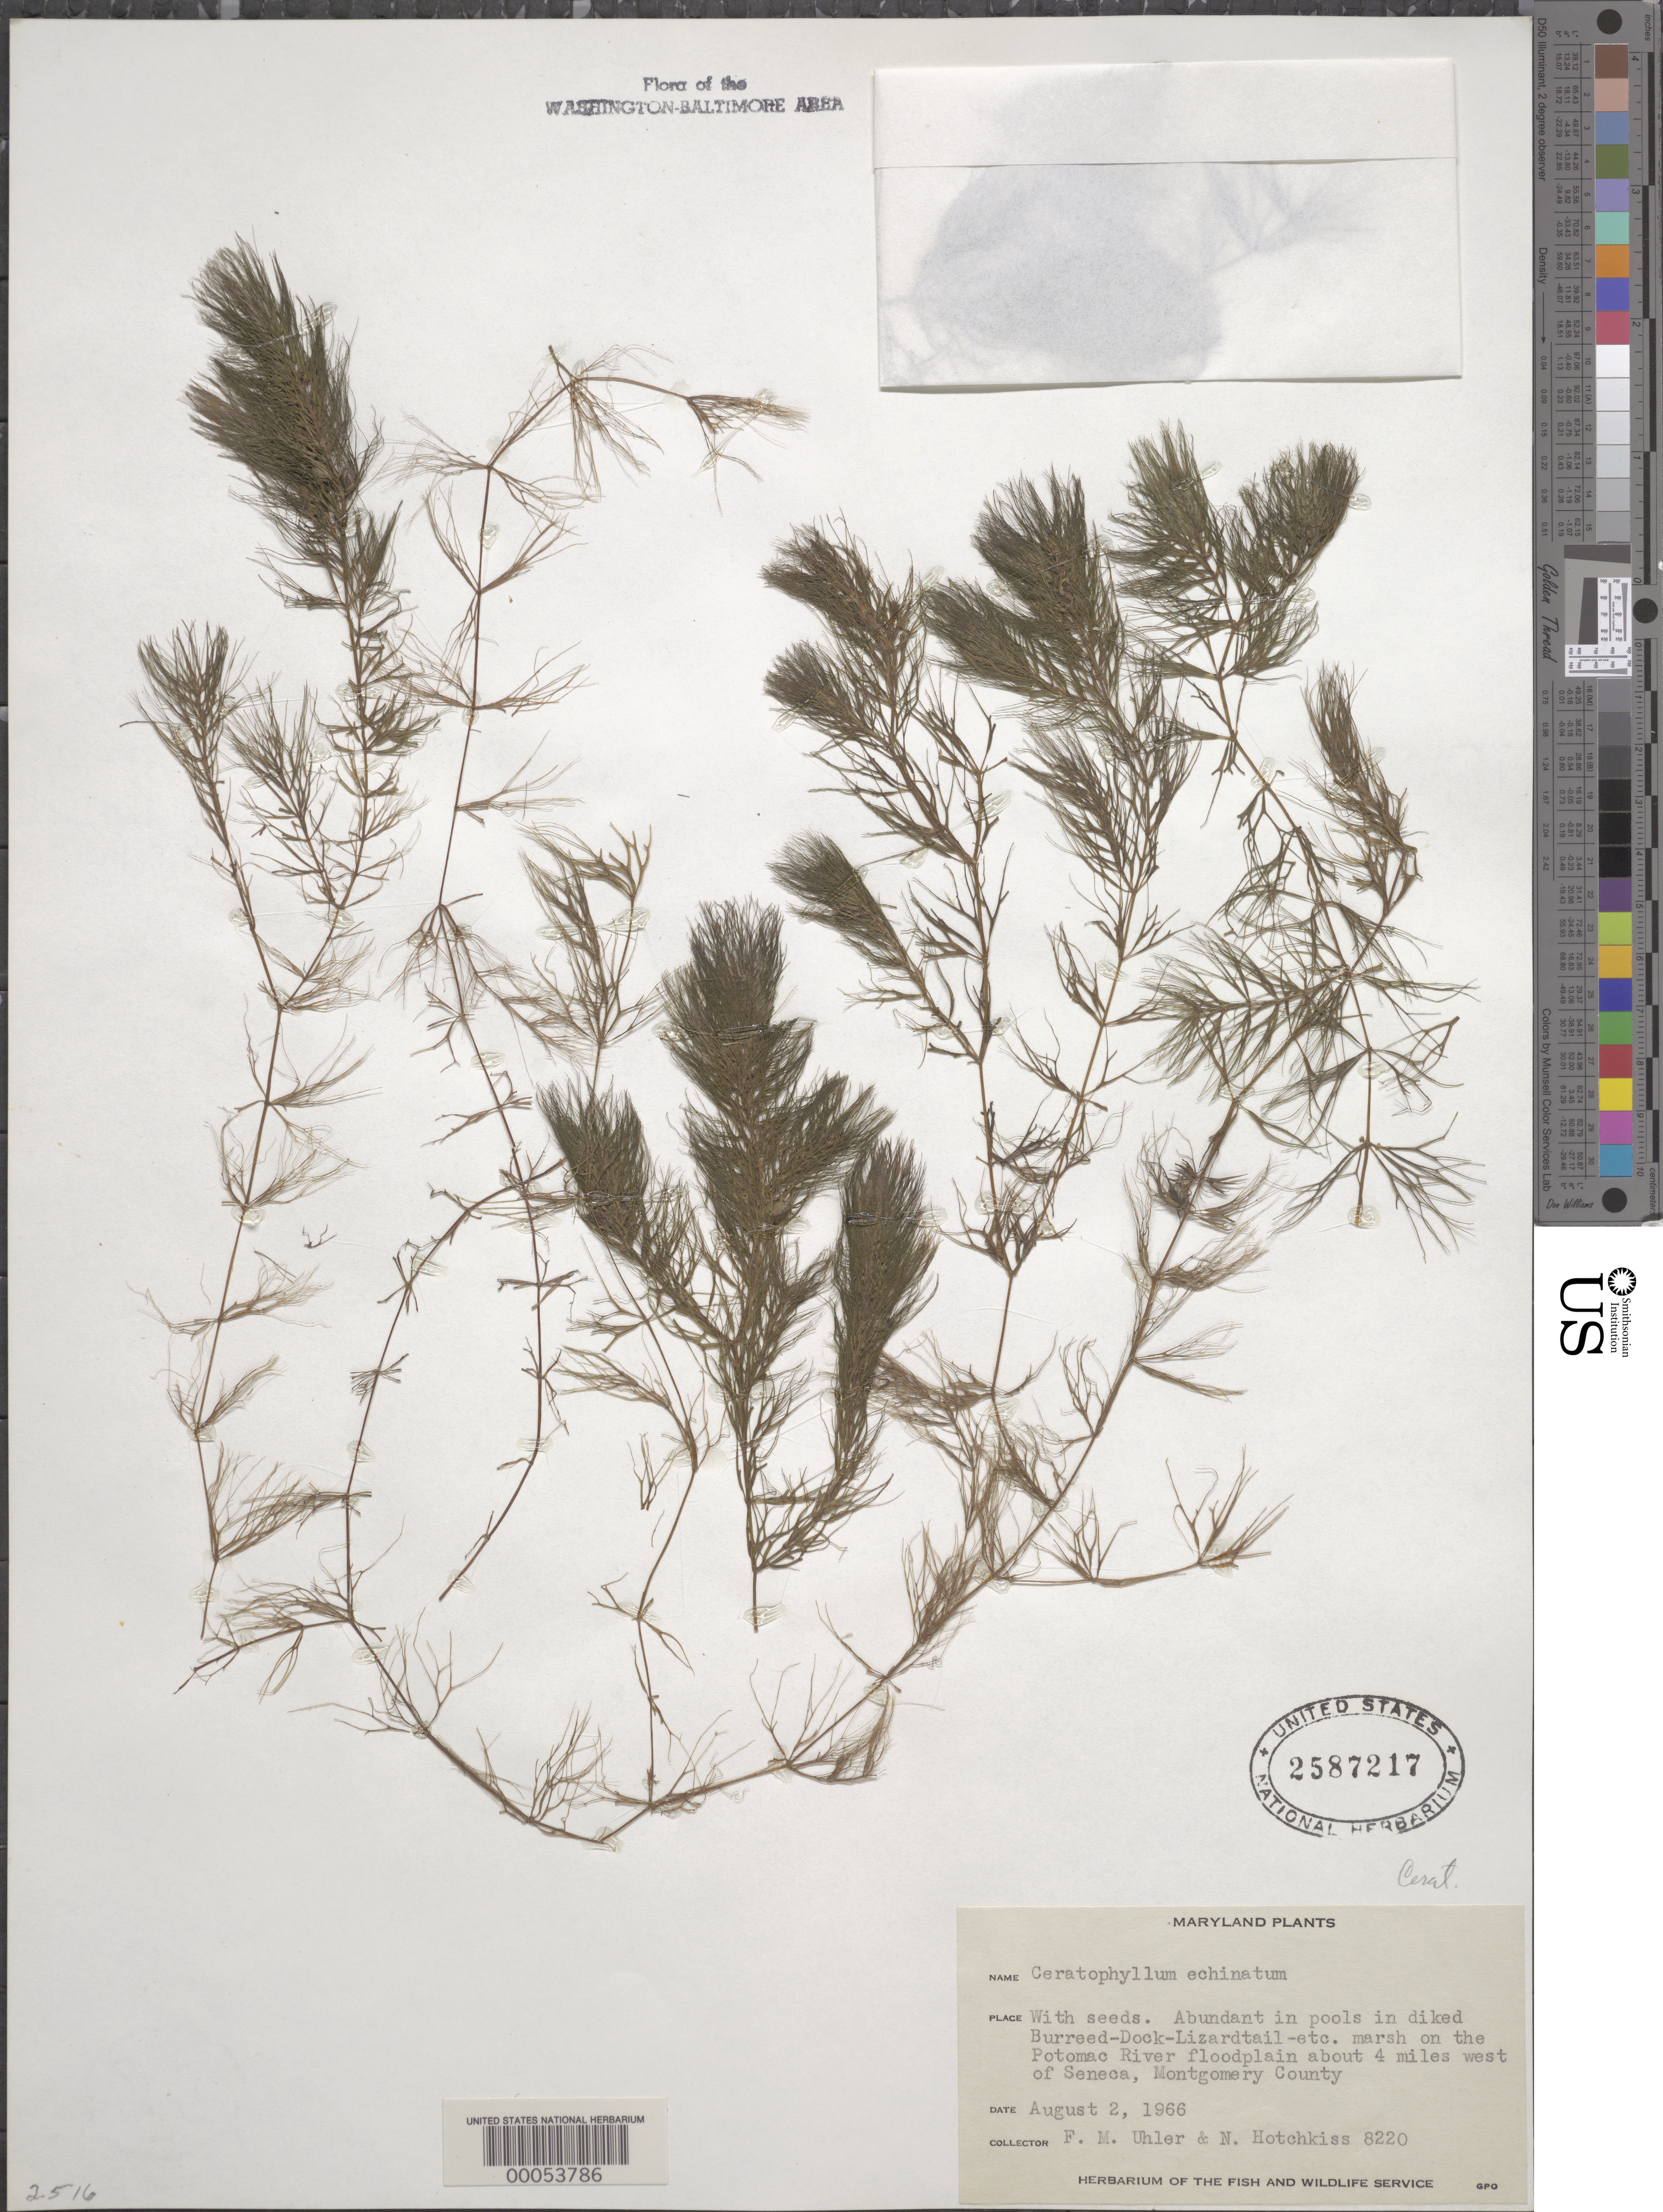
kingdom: Plantae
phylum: Tracheophyta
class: Magnoliopsida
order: Ceratophyllales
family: Ceratophyllaceae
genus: Ceratophyllum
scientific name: Ceratophyllum demersum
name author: L.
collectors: F. M. Uhler & N. Hotchkiss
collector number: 8220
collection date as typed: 02 Aug 1966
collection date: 1966-08-02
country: United States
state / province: Maryland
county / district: Montgomery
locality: Marsh on W side of Potomac River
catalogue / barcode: US 2587217